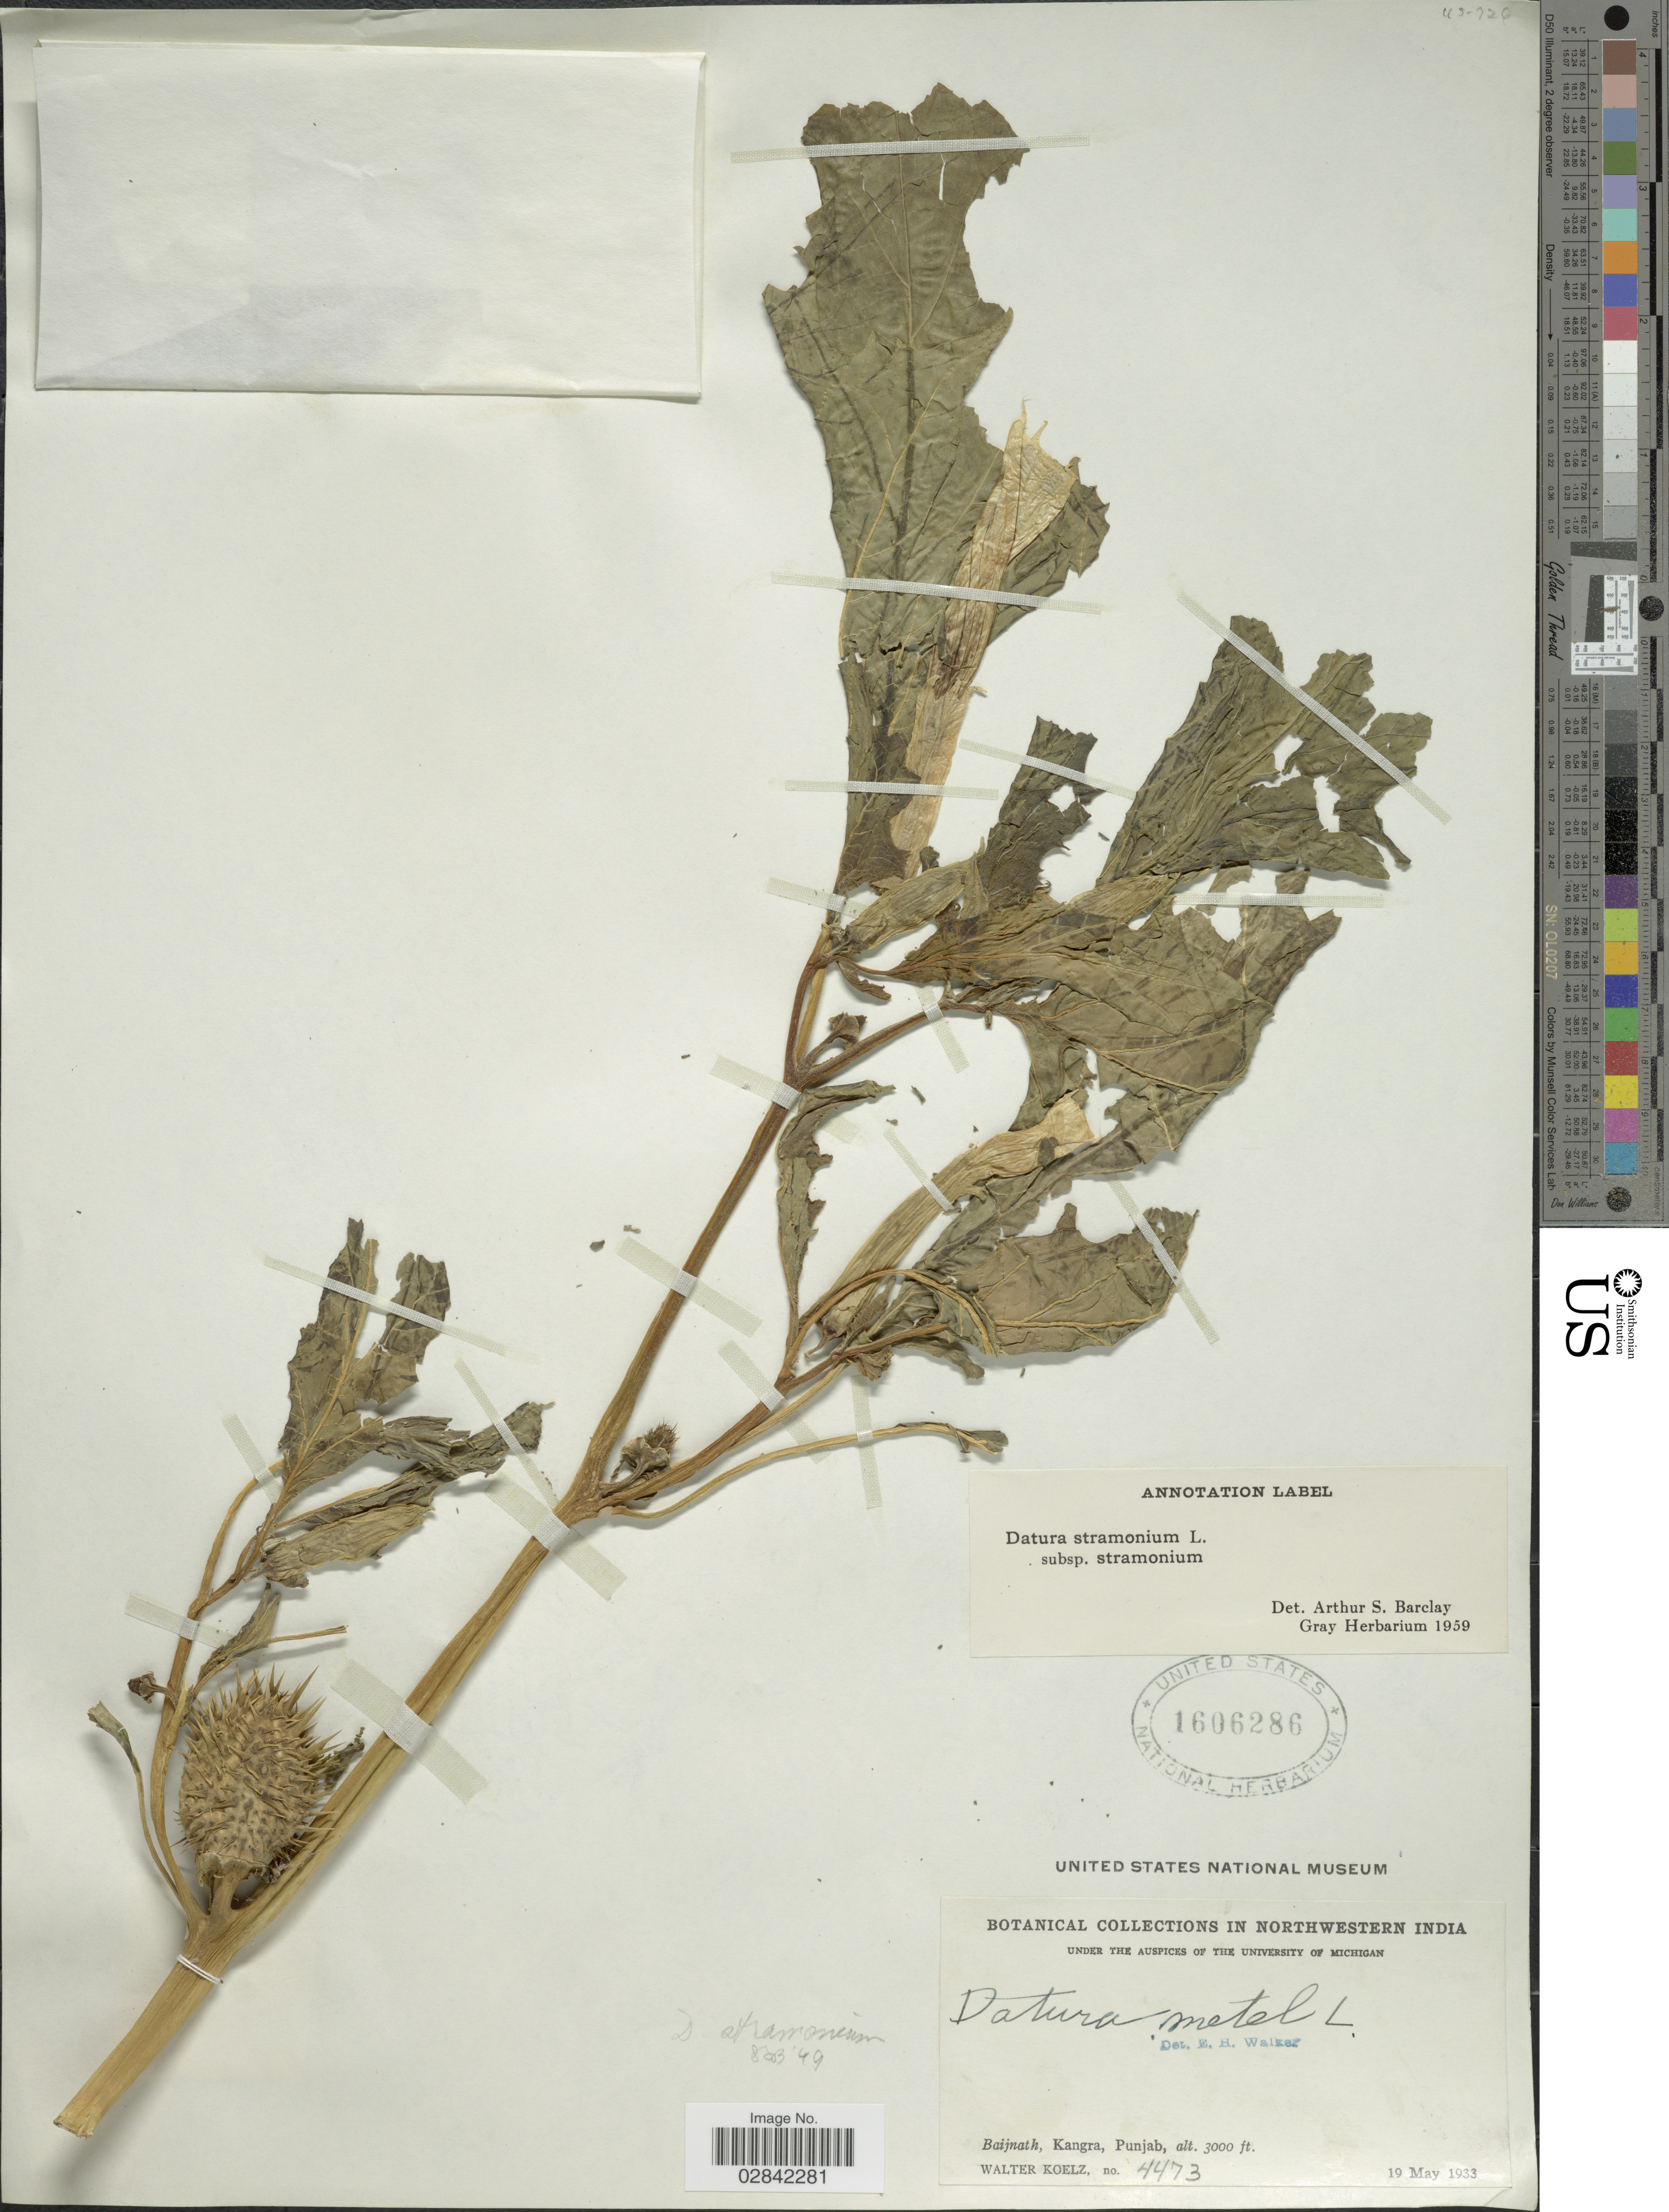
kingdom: Plantae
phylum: Tracheophyta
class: Magnoliopsida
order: Solanales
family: Solanaceae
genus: Datura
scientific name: Datura stramonium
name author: L.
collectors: W. N. Koelz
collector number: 4473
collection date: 1933-05-19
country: India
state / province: Himachal Pradesh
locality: Northwestern India, Baijnath, Kangra, Punjab.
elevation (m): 914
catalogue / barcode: US 1606286